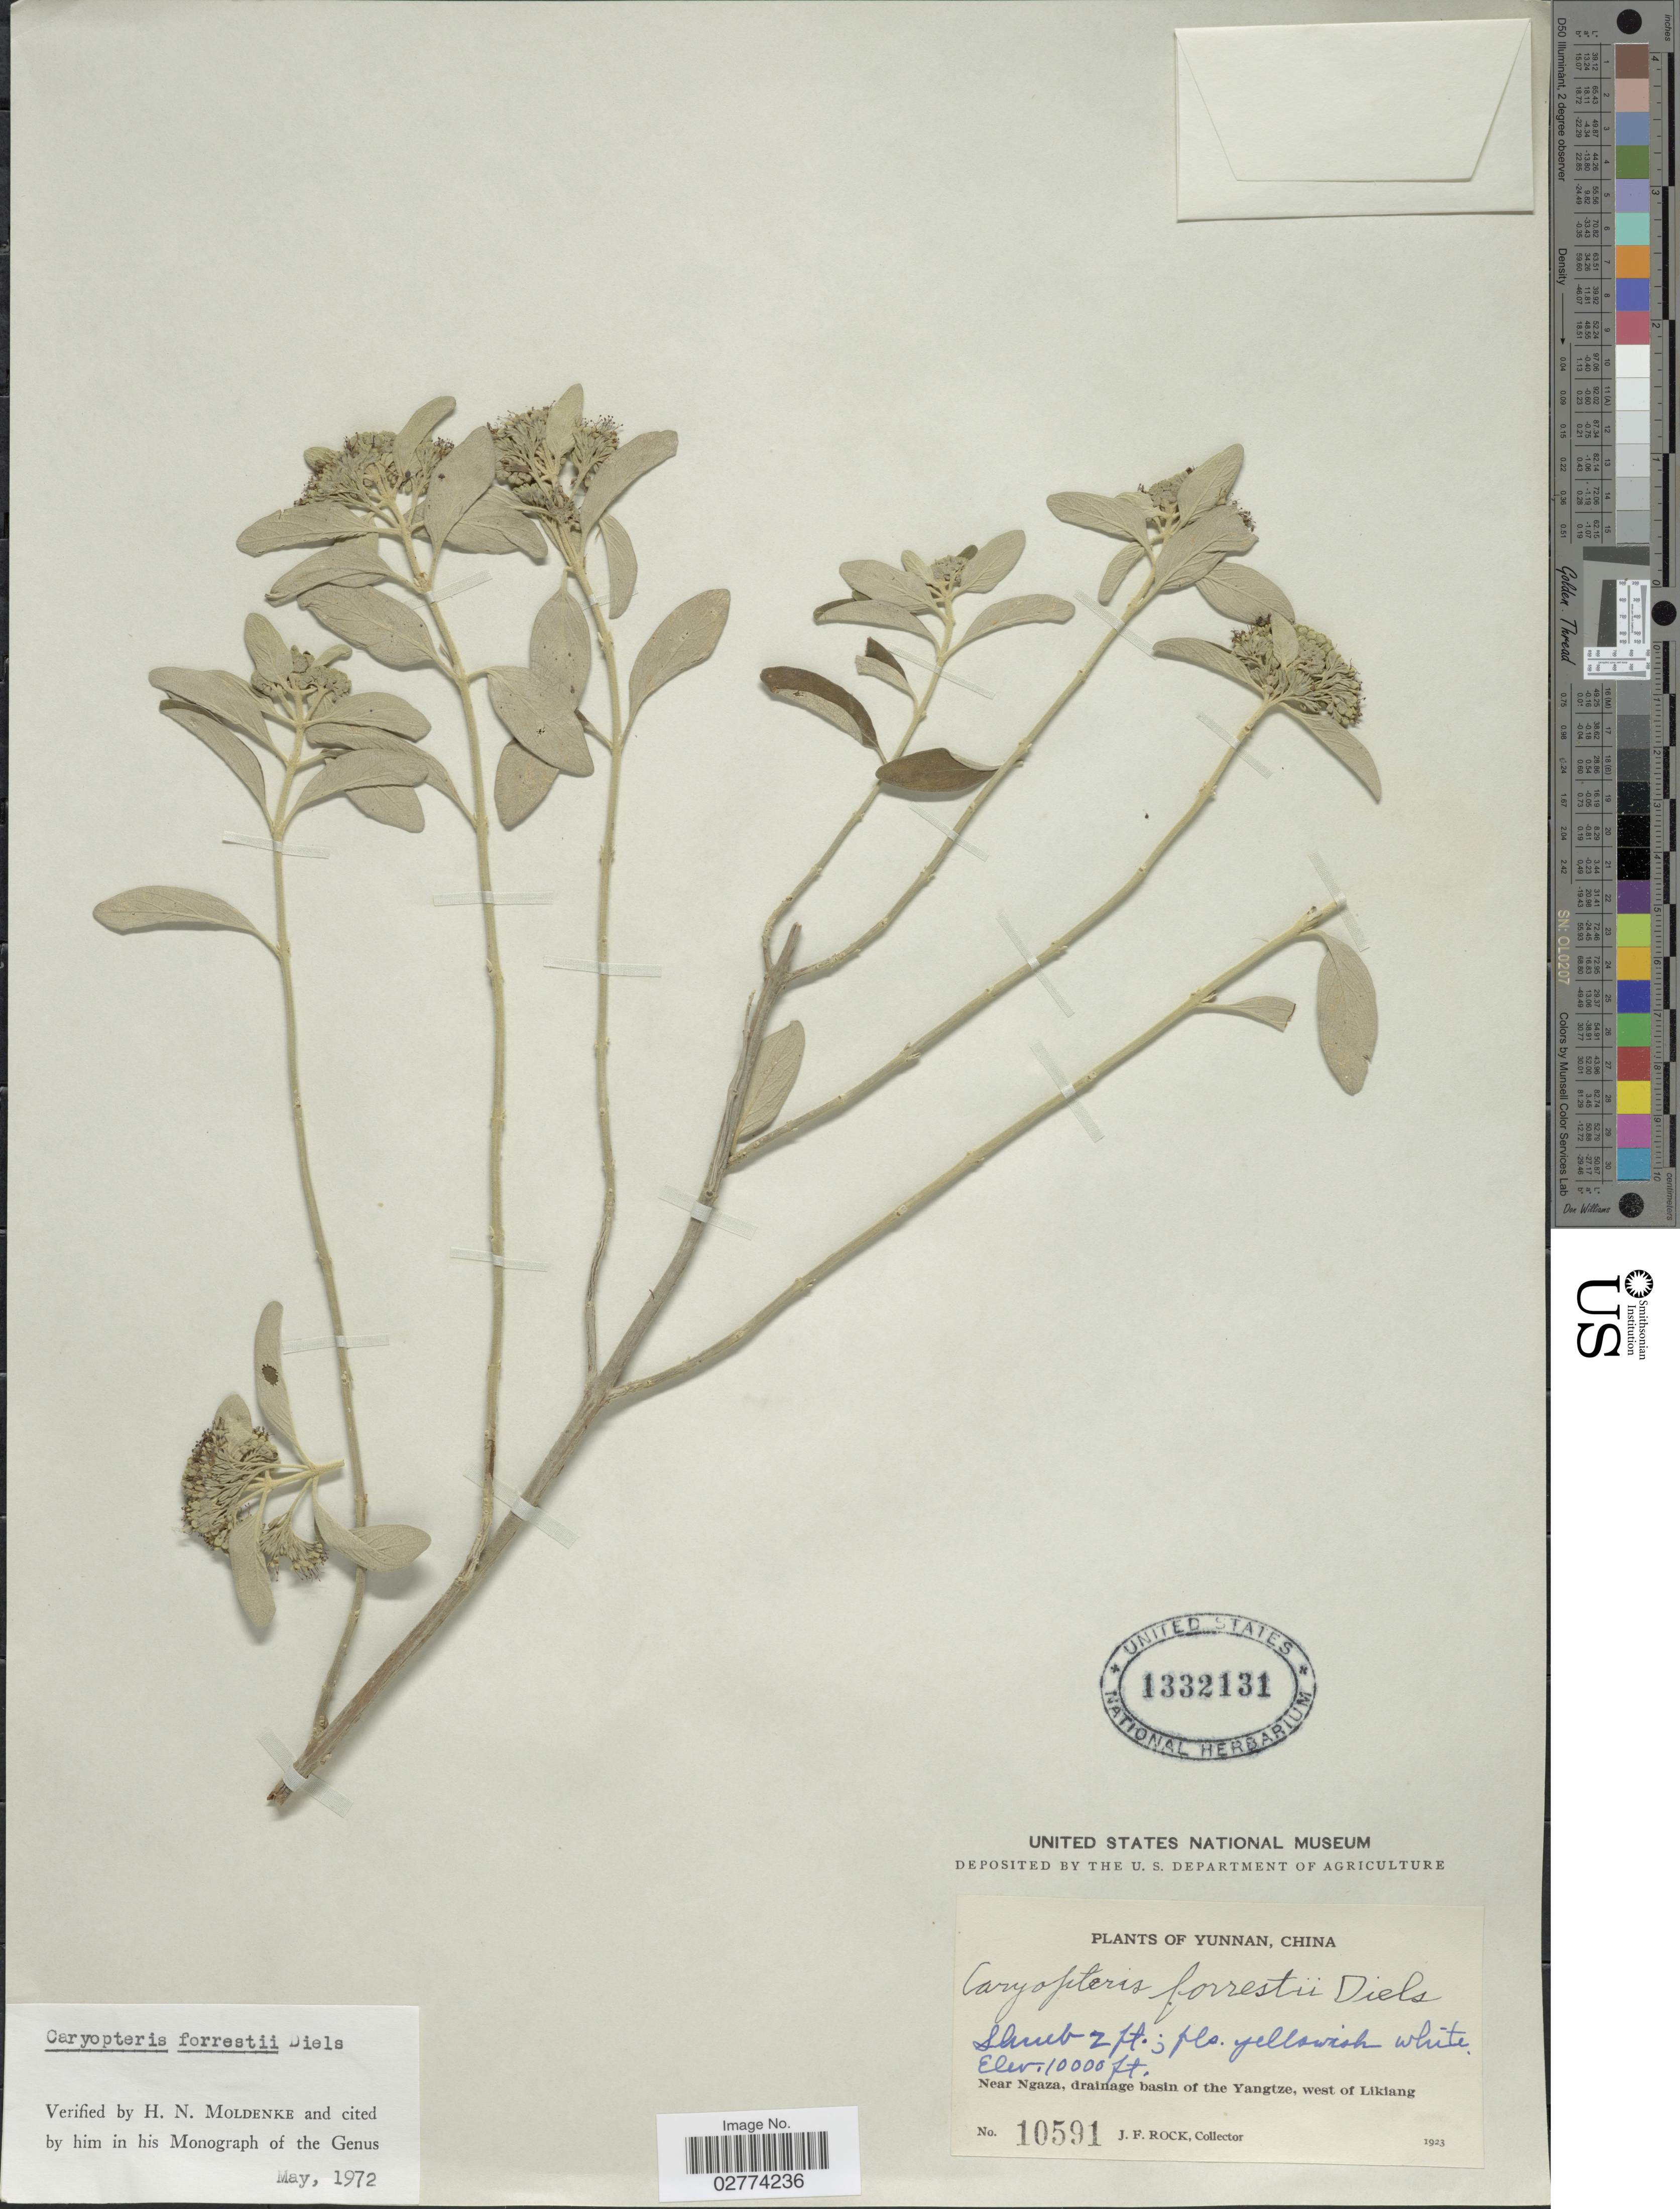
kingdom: Plantae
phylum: Tracheophyta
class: Magnoliopsida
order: Lamiales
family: Lamiaceae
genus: Caryopteris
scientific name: Caryopteris forrestii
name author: Diels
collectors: J. Rock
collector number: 10591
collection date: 1923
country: China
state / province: Yunnan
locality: Near Ngaza, drainage basin of the Yangtze, west of Likiang.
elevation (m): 305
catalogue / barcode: US 1332131